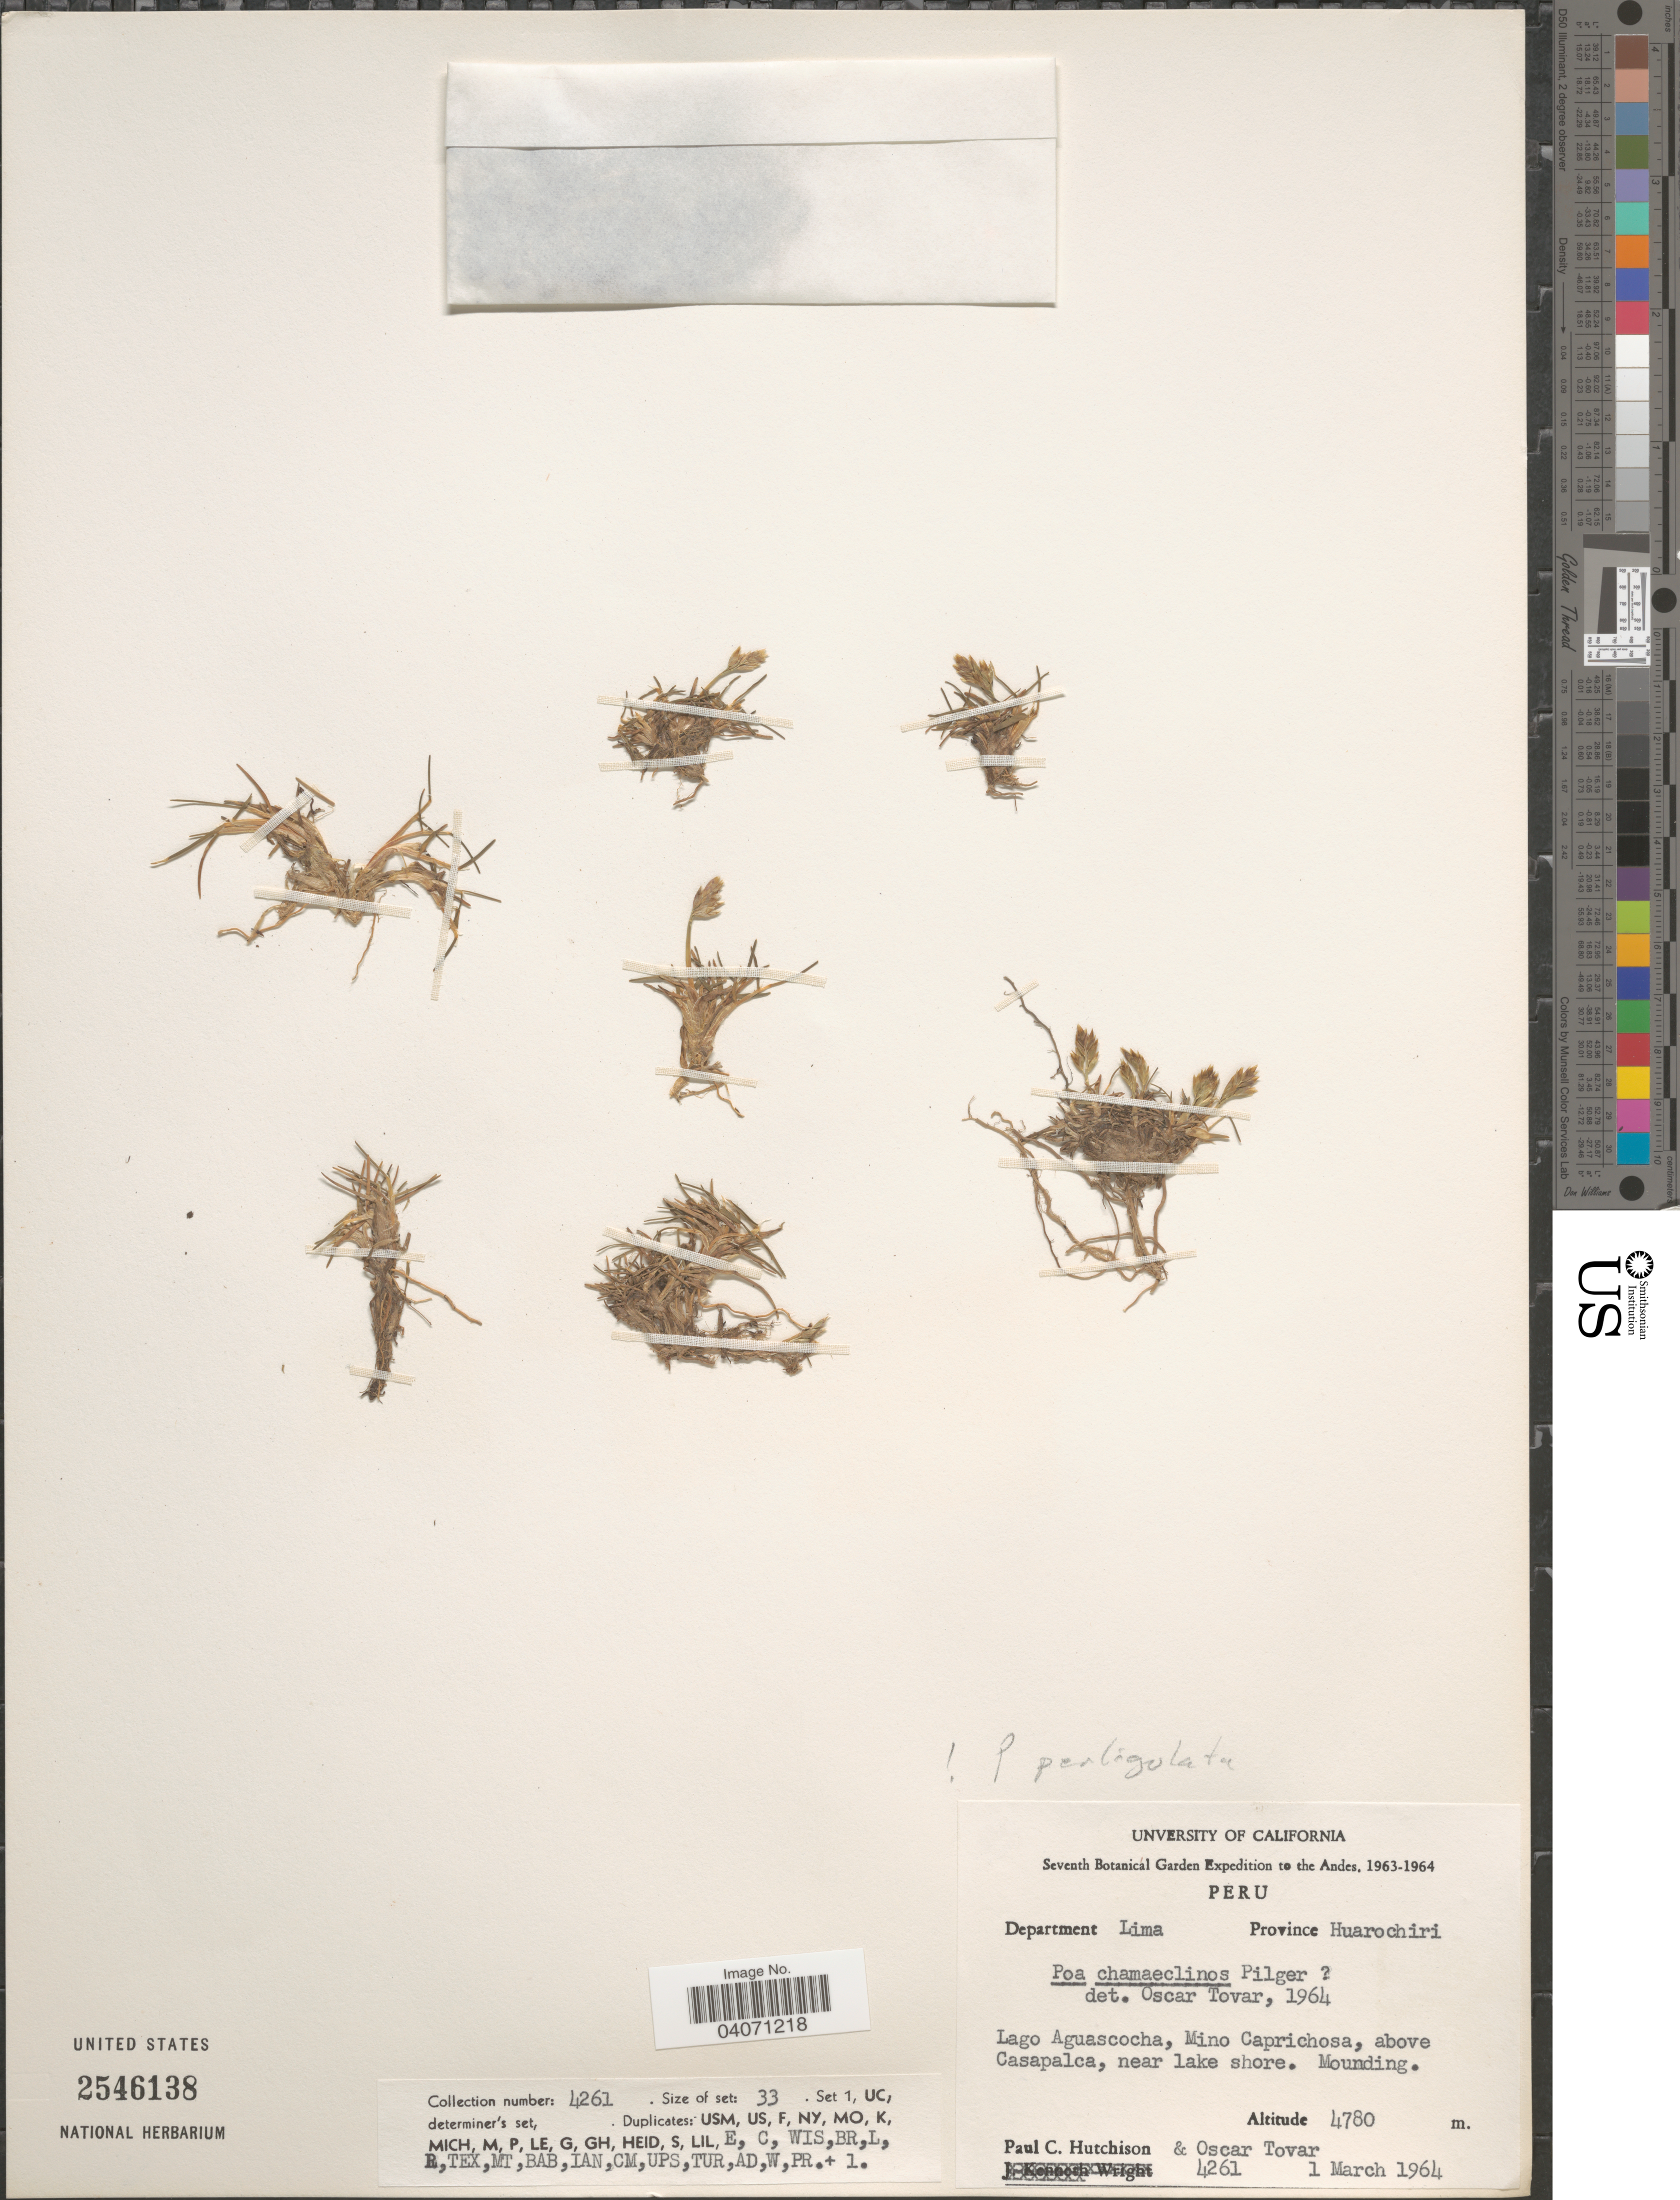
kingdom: Plantae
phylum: Tracheophyta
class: Liliopsida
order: Poales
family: Poaceae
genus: Poa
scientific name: Poa perligulata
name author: Pilg.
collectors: P. C. Hutchison & Ó. Tovar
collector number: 4261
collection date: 1964-03-01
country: Peru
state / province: Lima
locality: Seventh Botanical Garden Expedition to the Andes, 1963-1964. Department Lima. Province Huarochiri. Lago Aguascocha, Mino Caprichosa, above Casapalca, near lake shore. Mounding.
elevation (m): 4780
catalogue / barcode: US 2546138